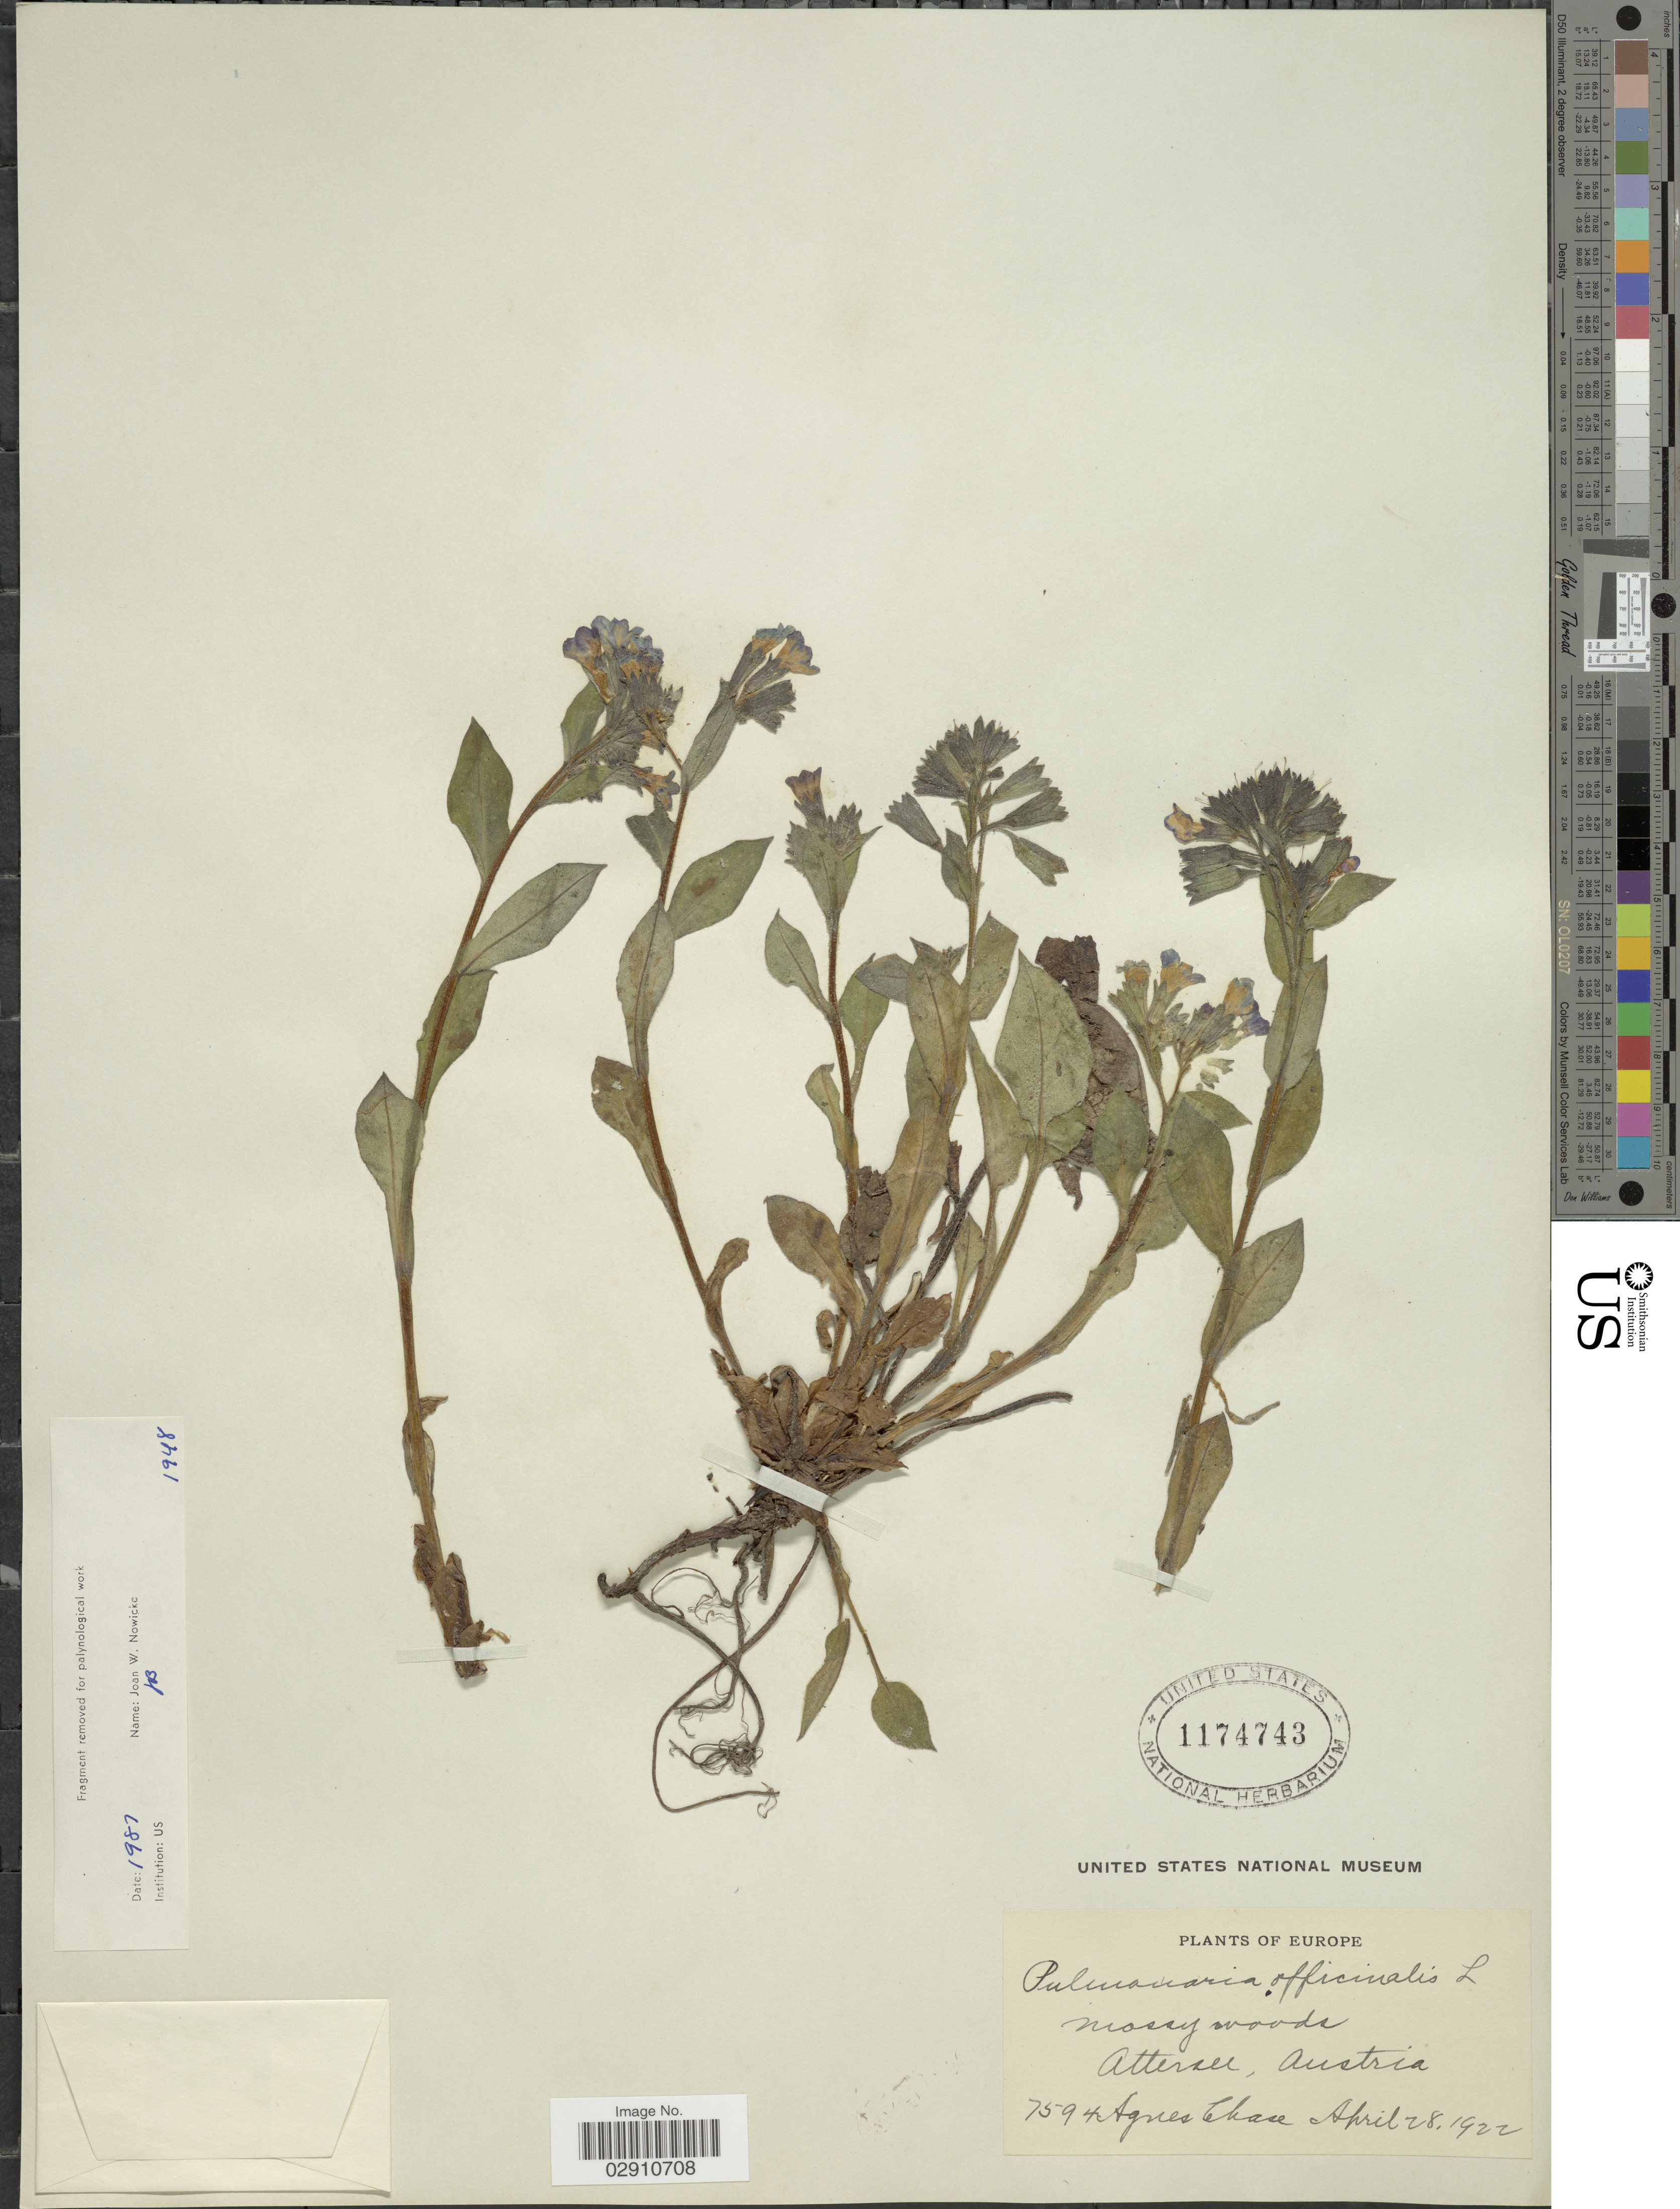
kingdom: Plantae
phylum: Tracheophyta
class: Magnoliopsida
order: Boraginales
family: Boraginaceae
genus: Pulmonaria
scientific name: Pulmonaria officinalis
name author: L.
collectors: A. Chase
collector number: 7594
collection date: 1922-04-28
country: Austria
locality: Attersee.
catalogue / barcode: US 1174743